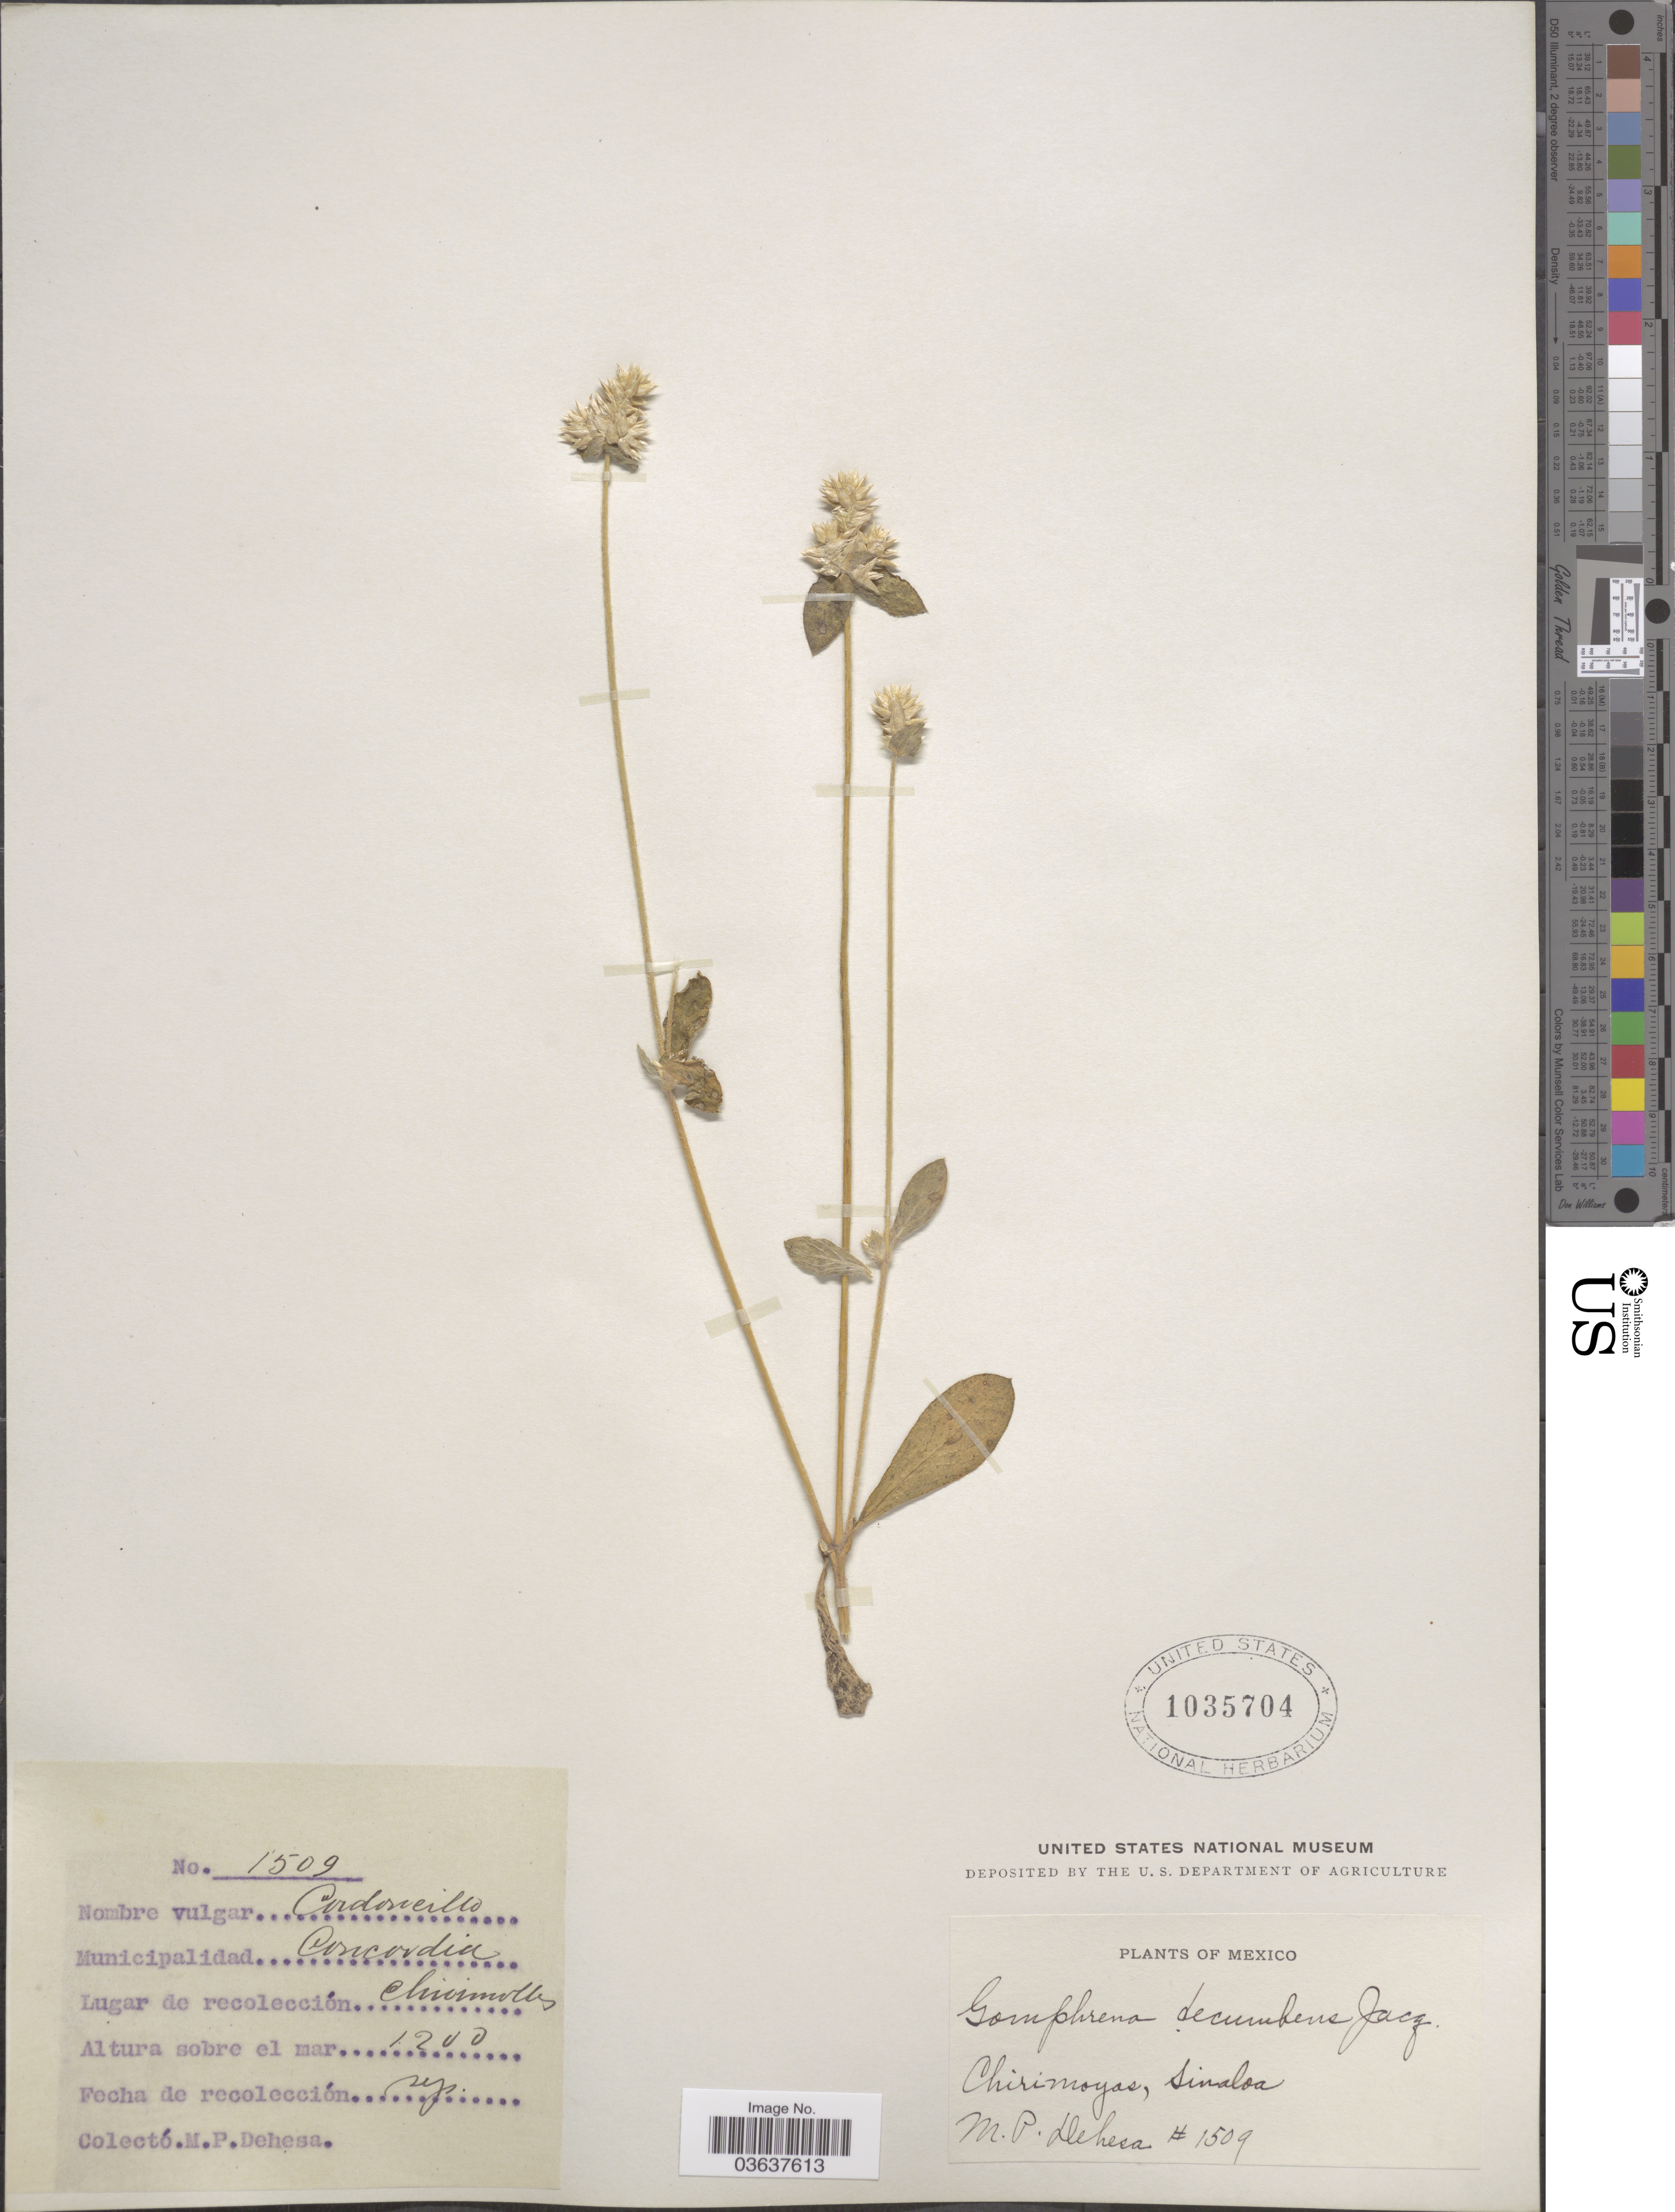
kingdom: Plantae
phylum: Tracheophyta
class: Magnoliopsida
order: Caryophyllales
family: Amaranthaceae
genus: Gomphrena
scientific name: Gomphrena decumbens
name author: Jacq.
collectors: M. Dehesa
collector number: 1509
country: Mexico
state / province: Sinaloa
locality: Chirimoyas. Municipalidad Concordia.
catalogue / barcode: US 1035704